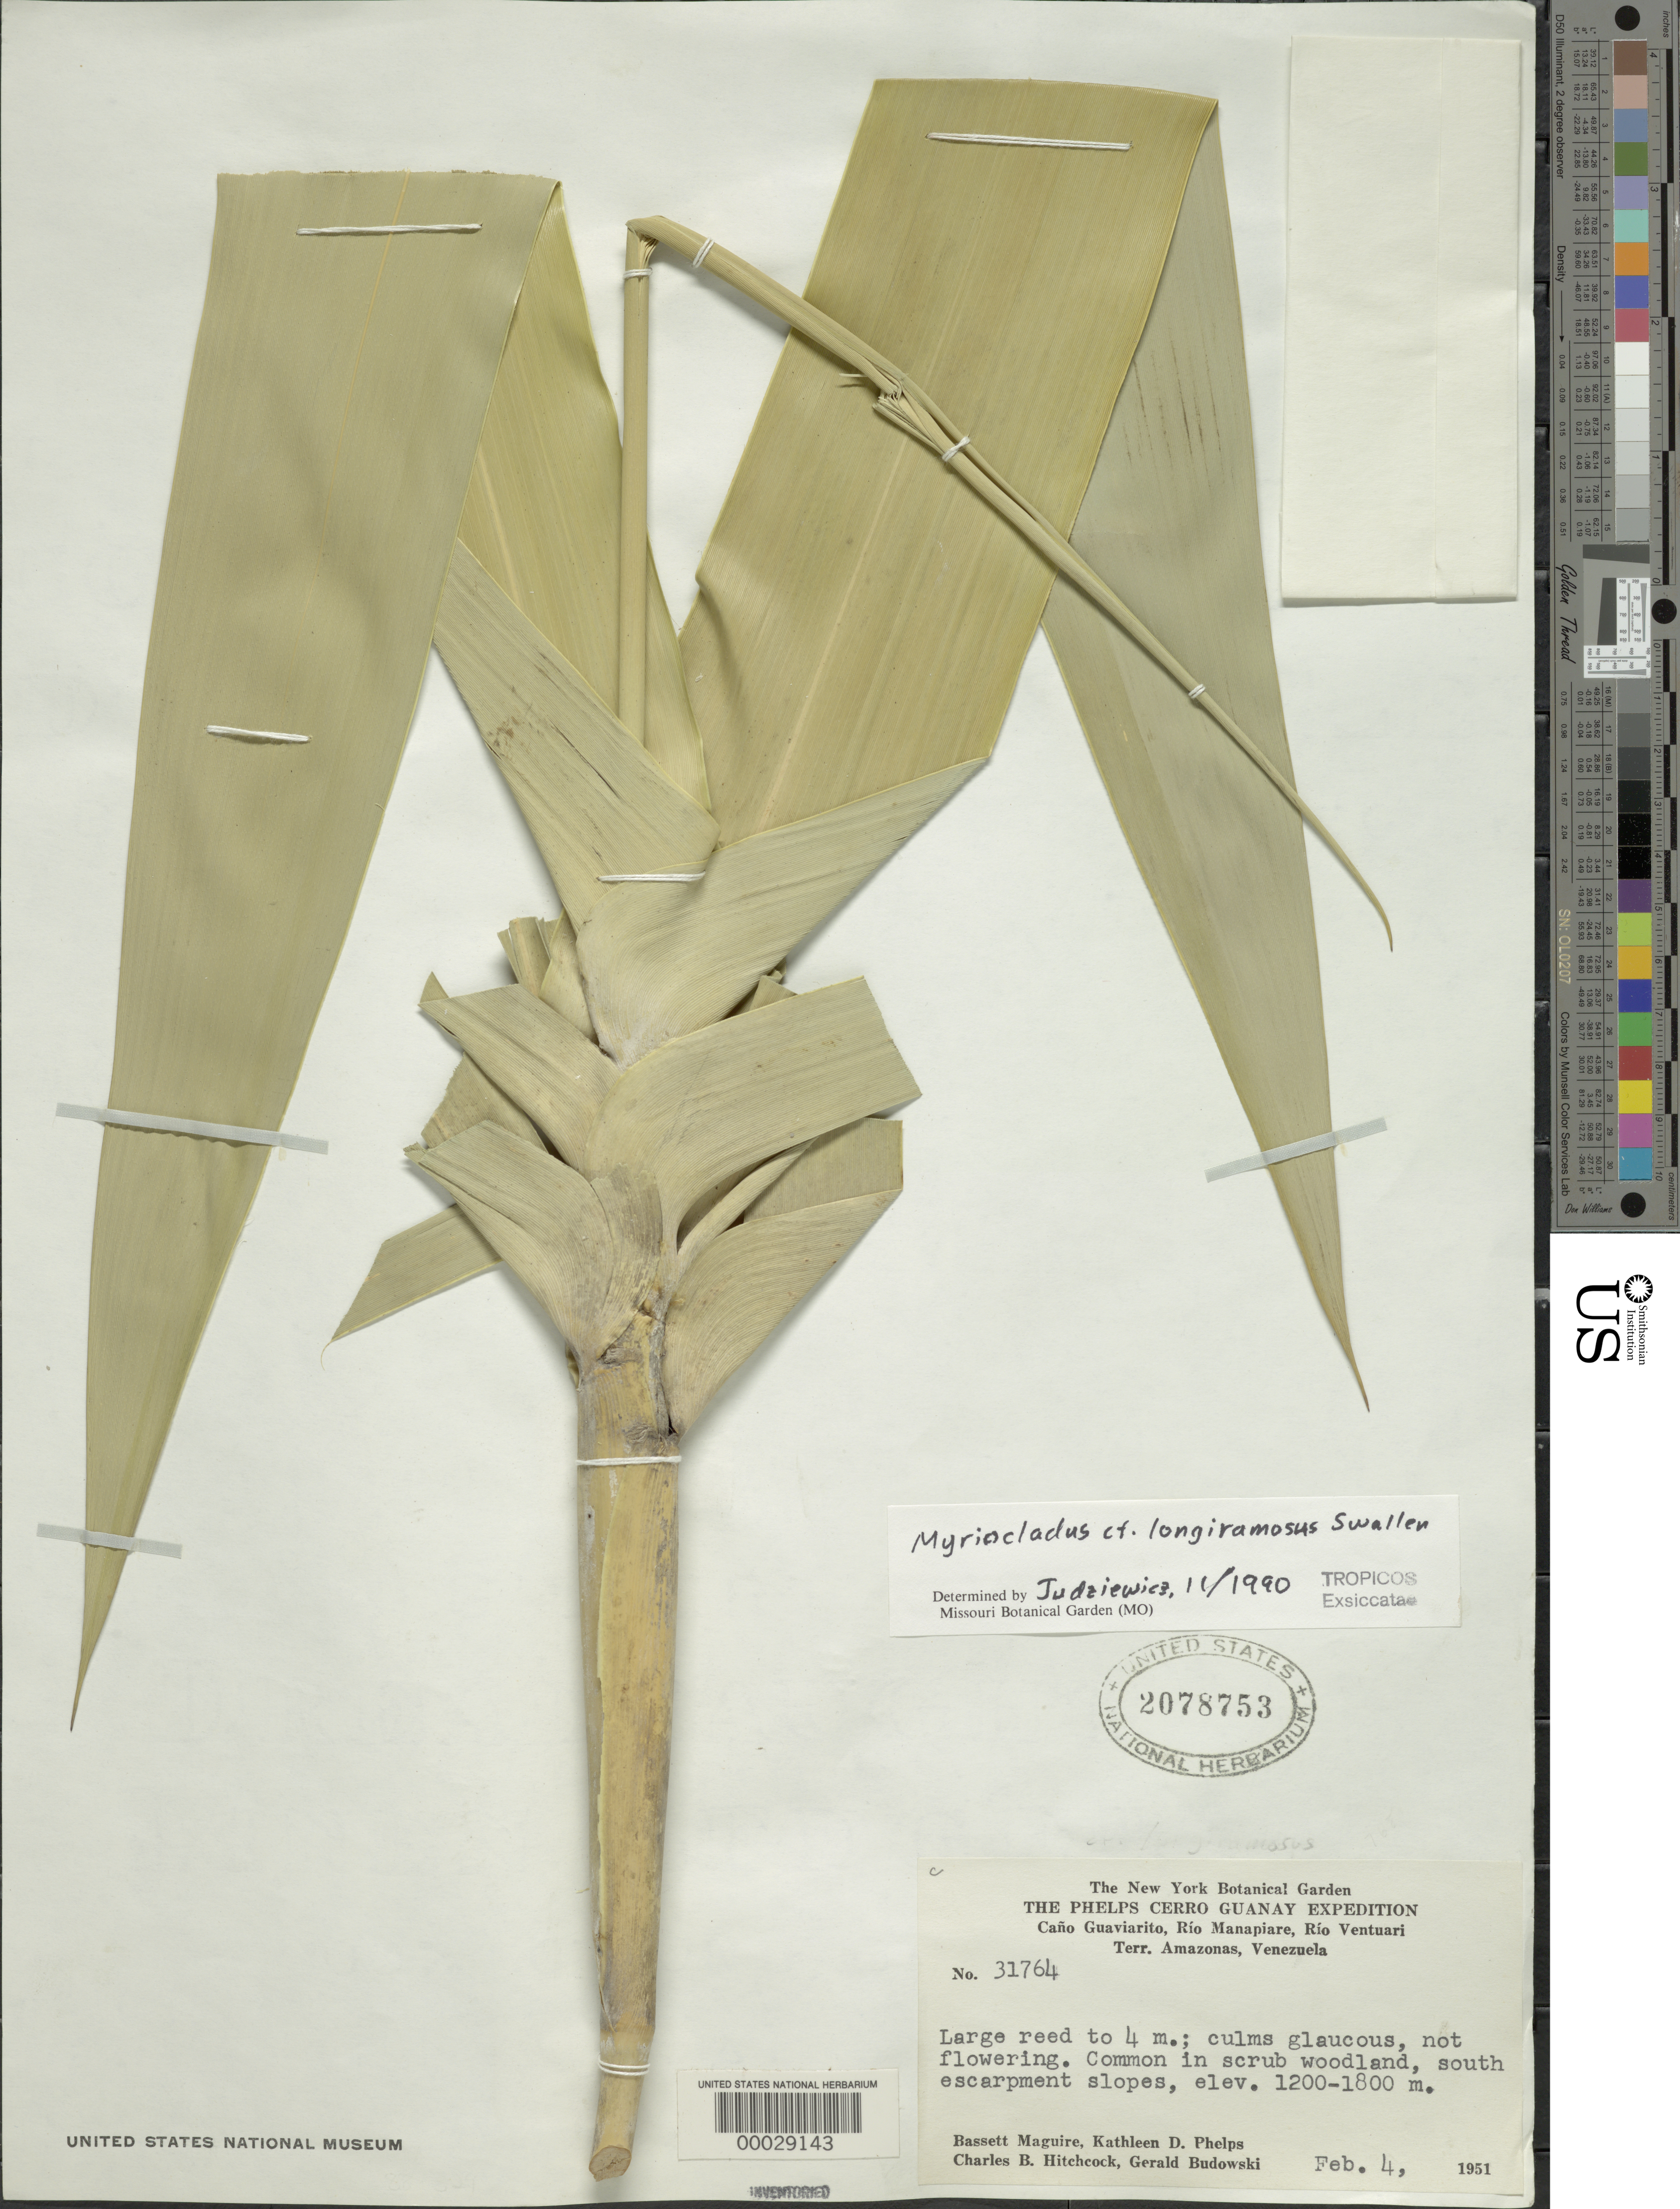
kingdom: Plantae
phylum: Tracheophyta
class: Liliopsida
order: Poales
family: Poaceae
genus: Myriocladus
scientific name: Myriocladus longiramosus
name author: Swallen in Maguire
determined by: Judziewicz, E. J.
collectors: B. Maguire, K. D. Phelps, A. S. Hitchcock & G. Budowski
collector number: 31764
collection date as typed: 04 Feb 1951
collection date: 1951-02-04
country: Venezuela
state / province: Amazonas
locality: Cano guaviarito, rio manapiare, rio ventuari, s escarpment slopes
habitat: Scrub woodland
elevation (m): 1200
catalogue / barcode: US 2078753